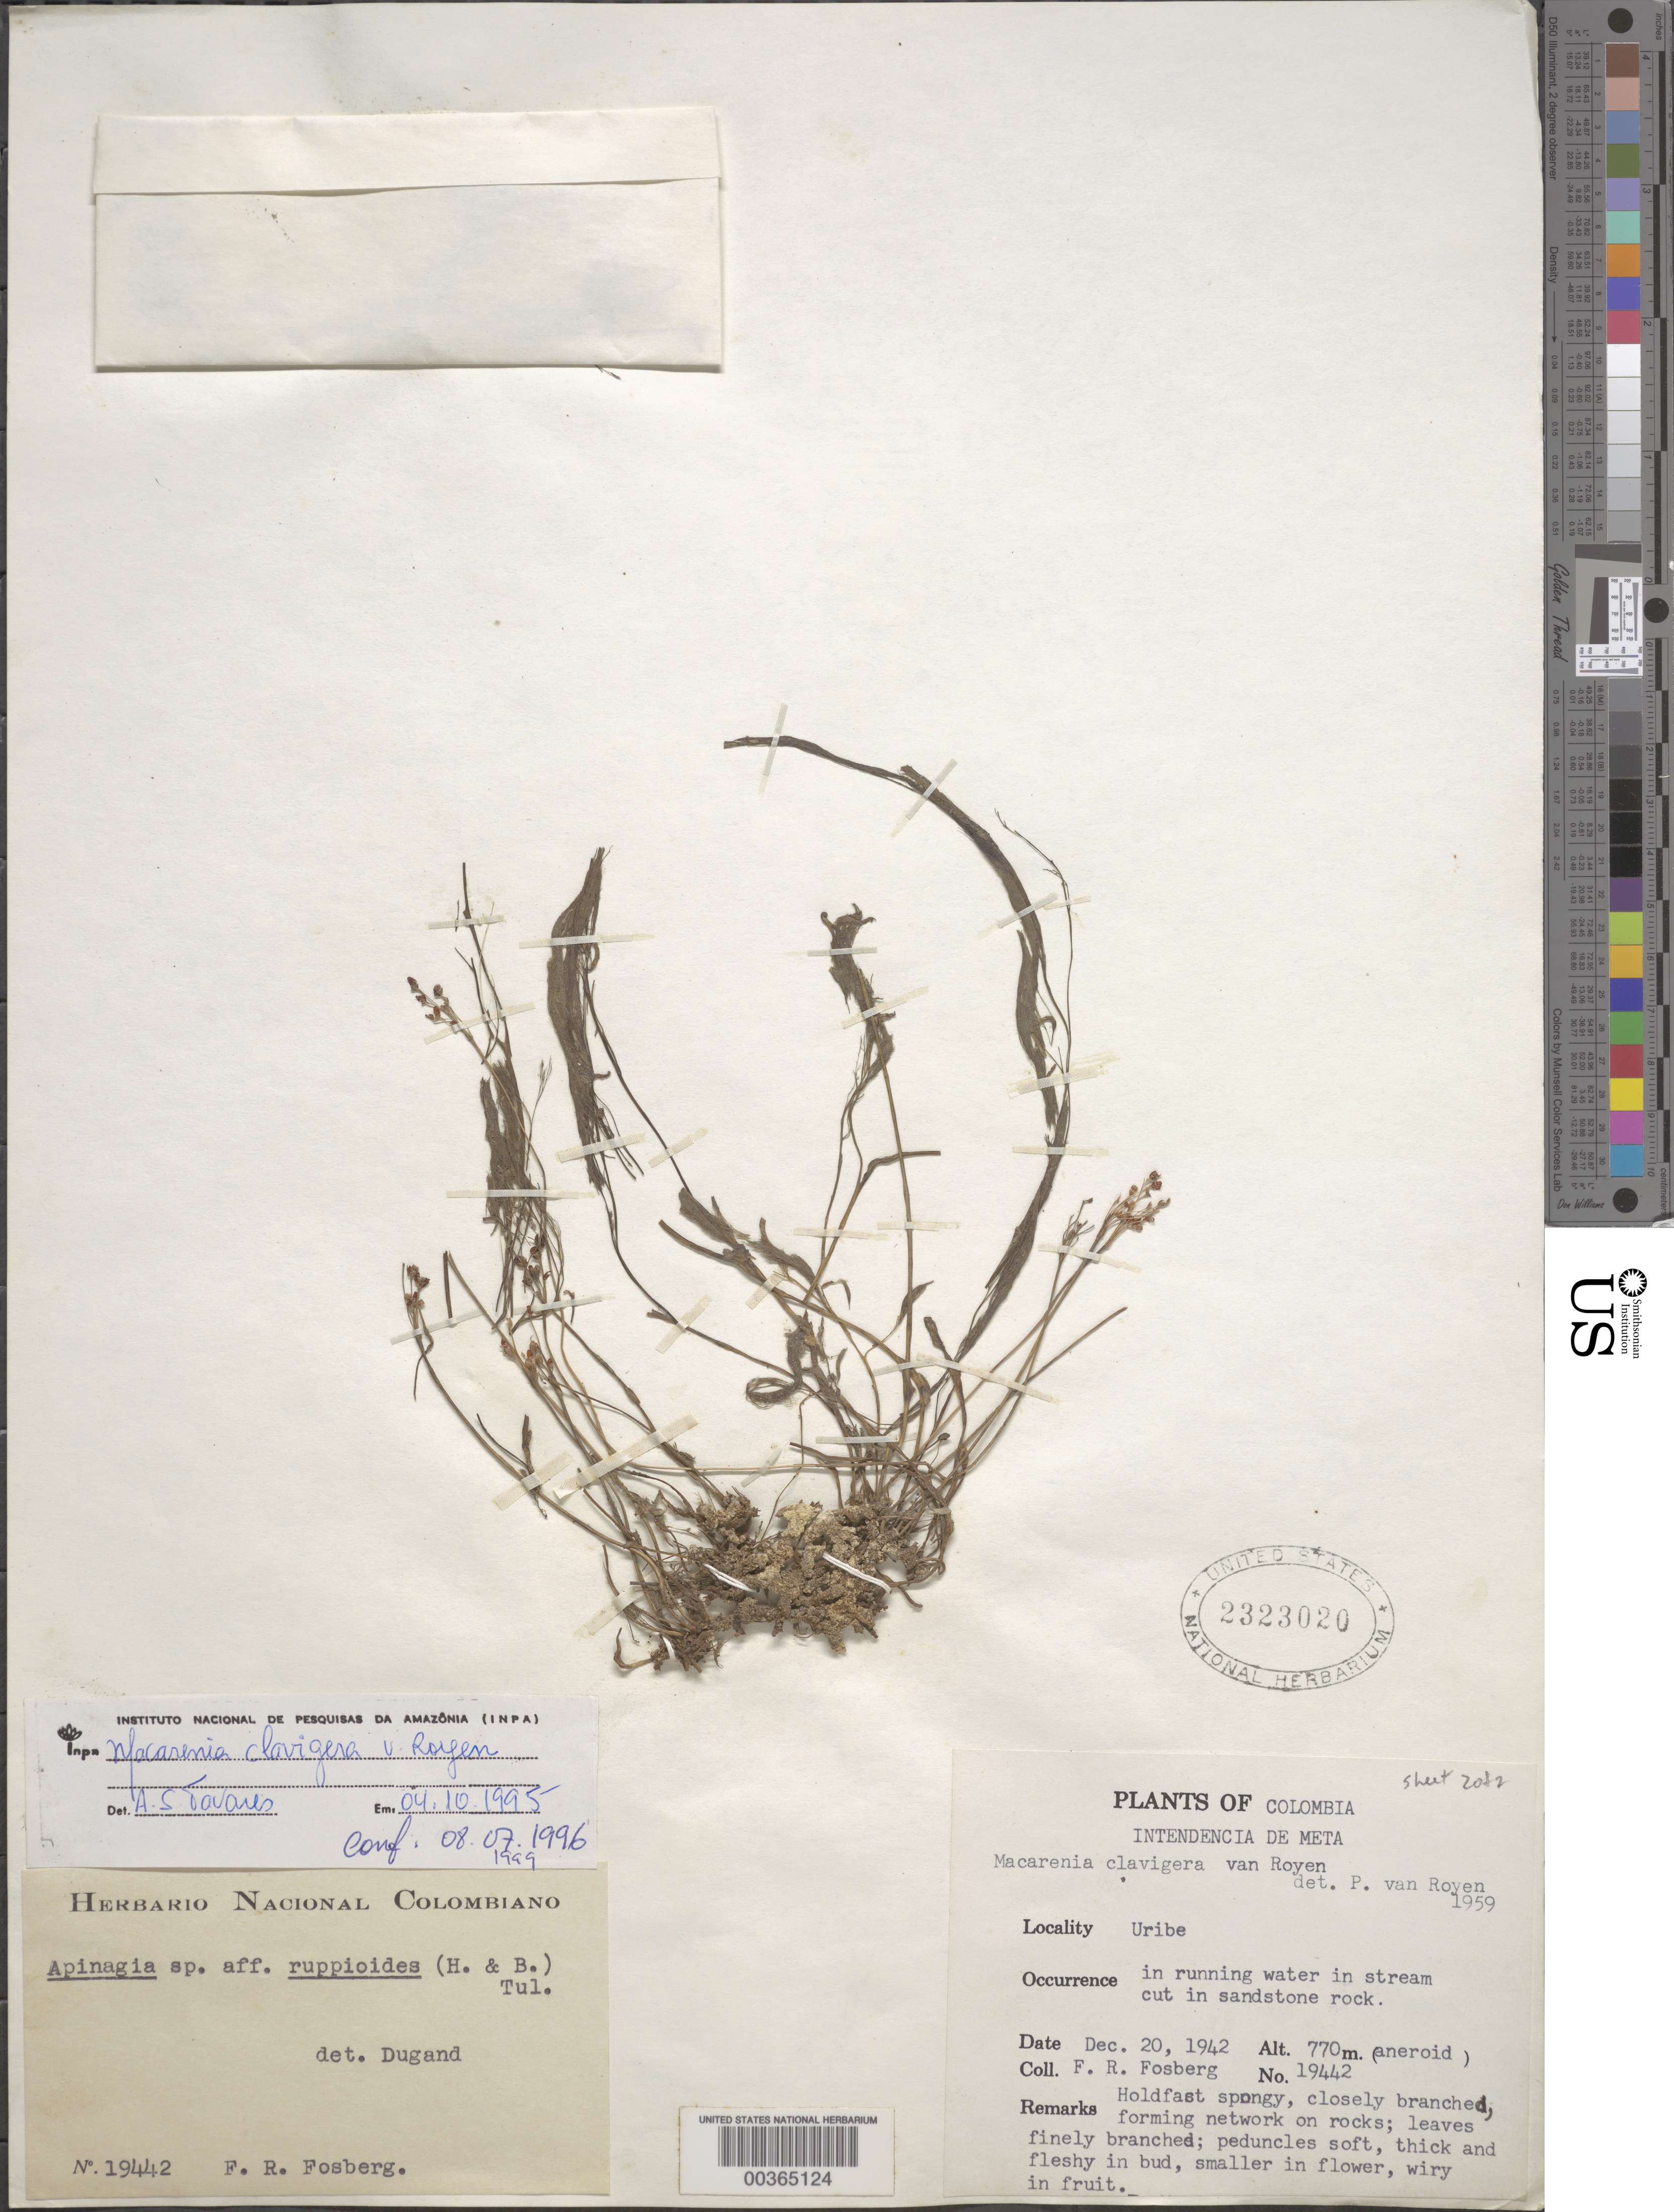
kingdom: Plantae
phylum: Tracheophyta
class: Magnoliopsida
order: Malpighiales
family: Podostemaceae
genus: Rhyncholacis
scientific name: Rhyncholacis clavigera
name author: (P. Royen) B.R. Ruhfel & C.T. Philbrick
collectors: F. R. Fosberg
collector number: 19442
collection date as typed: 20 Dec 1942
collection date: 1942-12-20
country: Colombia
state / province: Meta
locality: Uribe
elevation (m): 770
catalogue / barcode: US 2323020